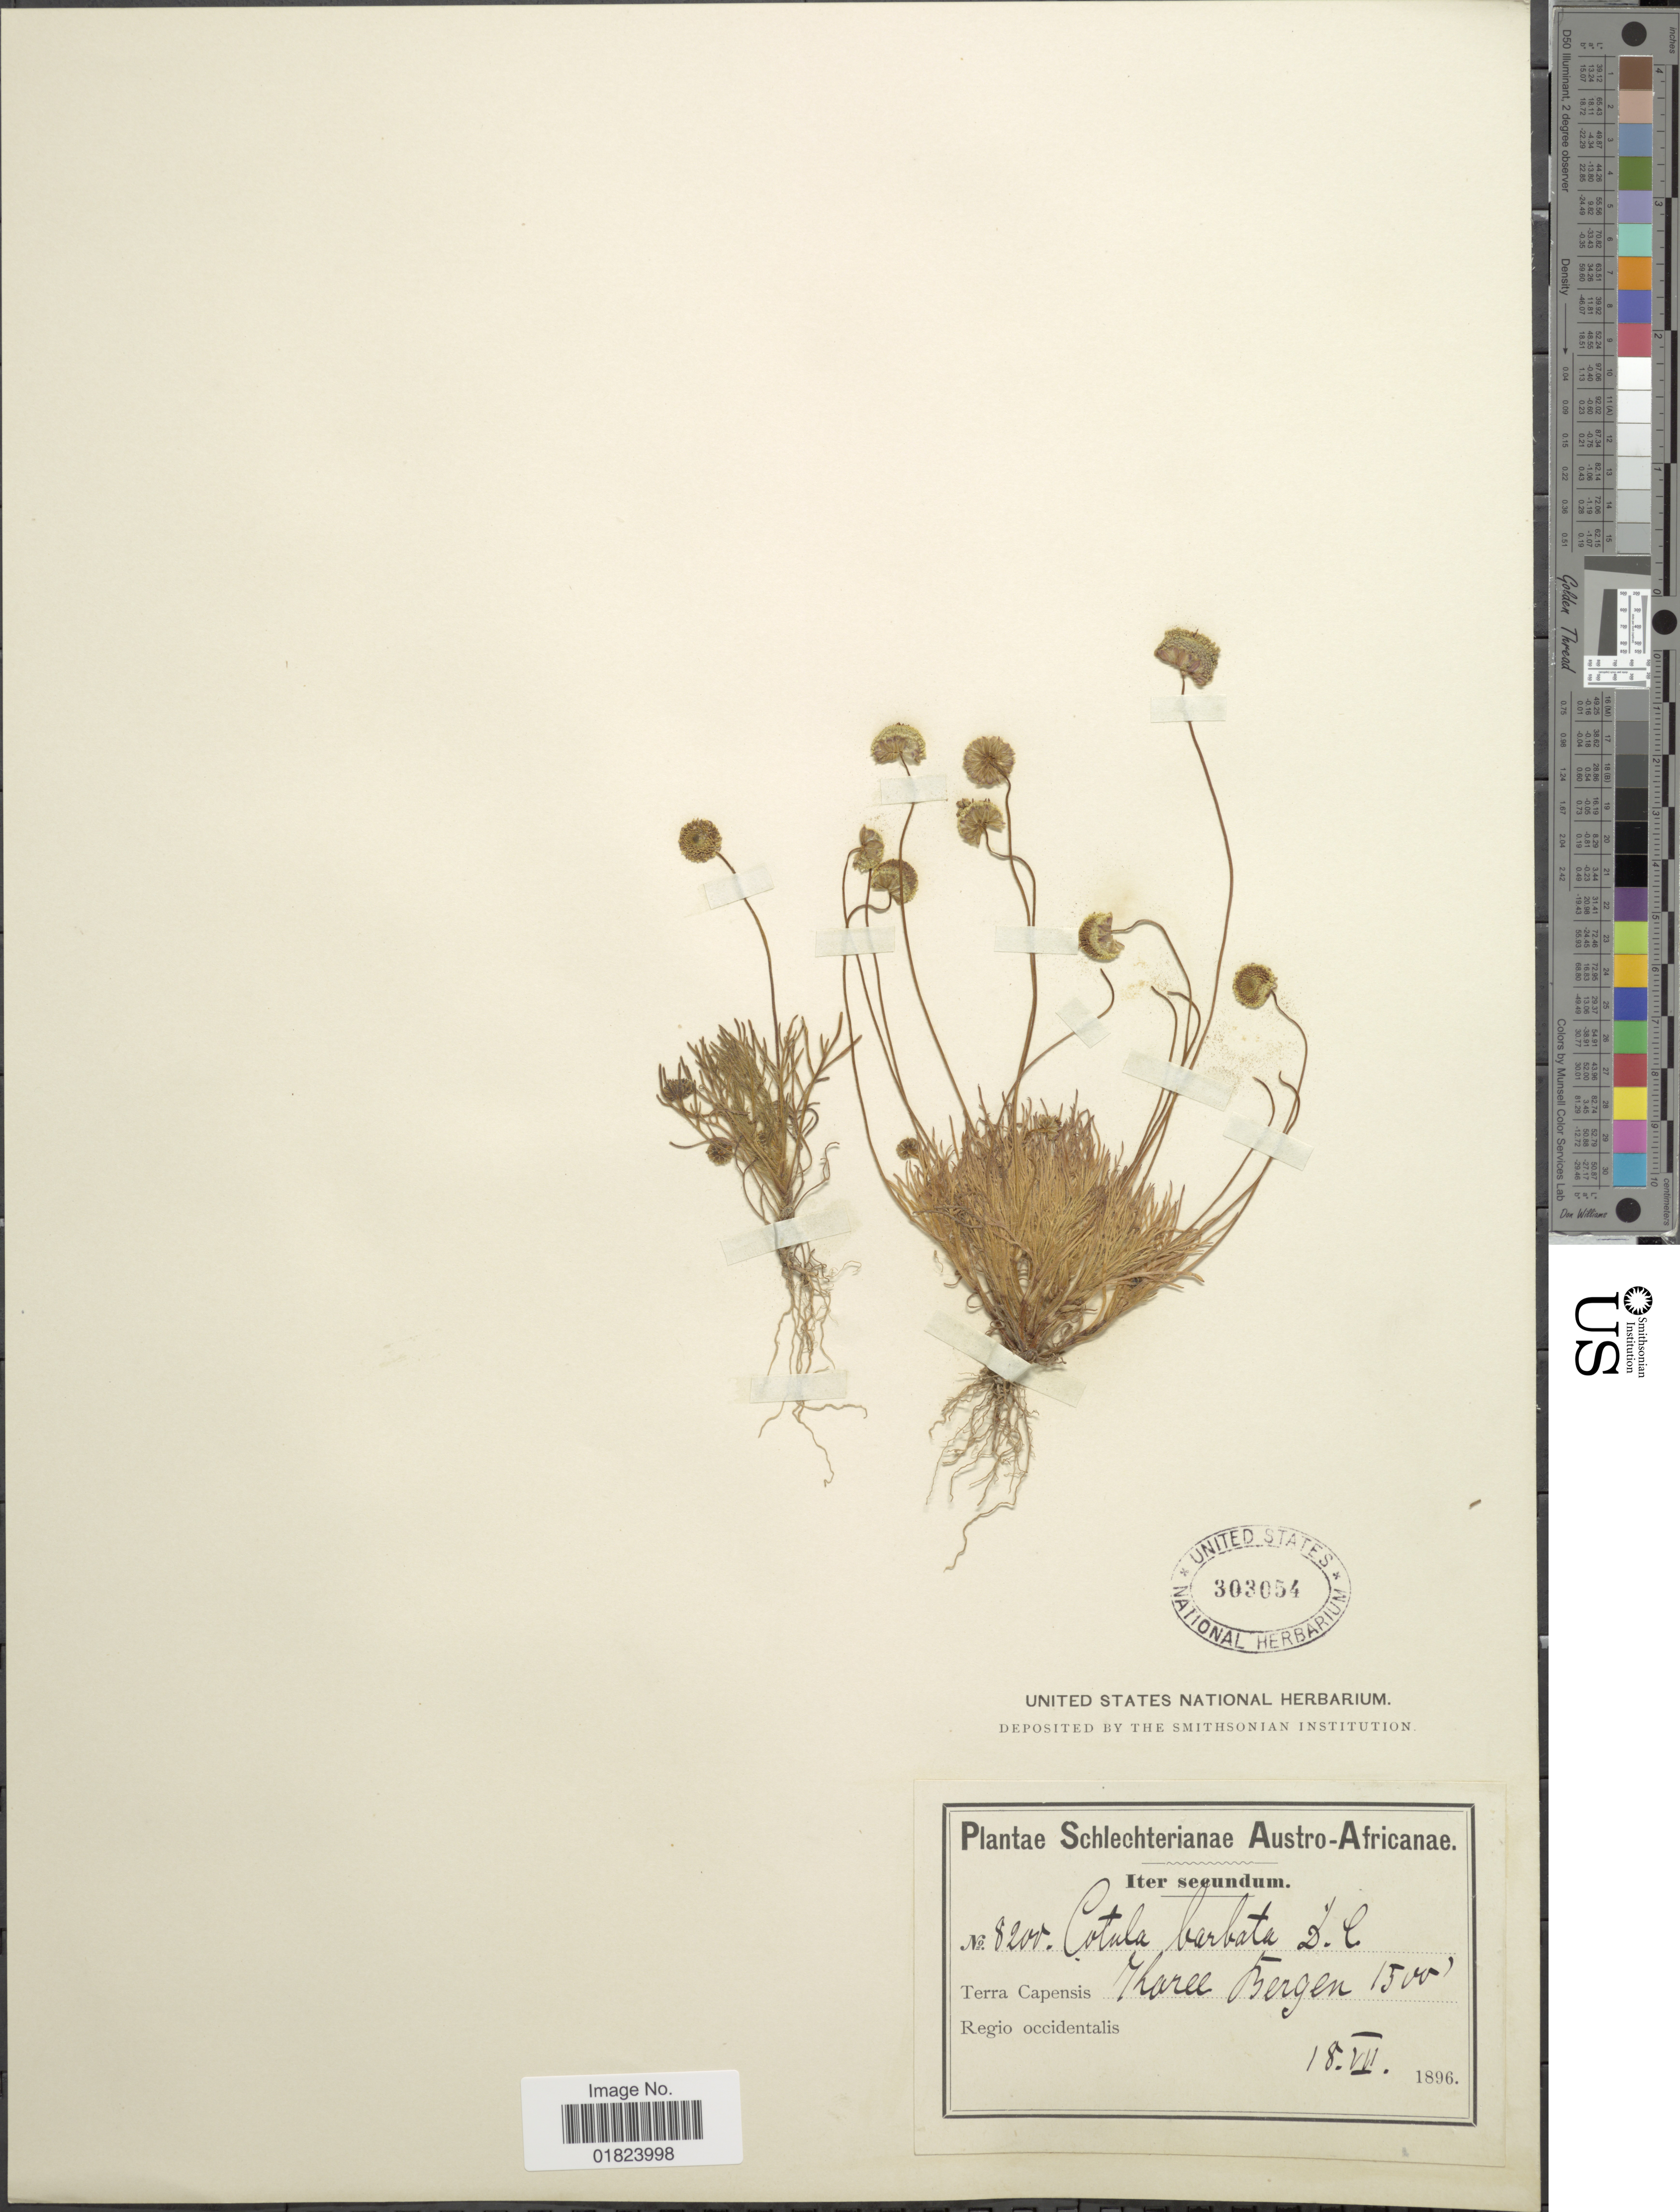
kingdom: Plantae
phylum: Tracheophyta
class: Magnoliopsida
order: Asterales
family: Asteraceae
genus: Cotula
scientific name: Cotula barbata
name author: DC.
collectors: Schlechter, --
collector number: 8200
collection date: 1896-07-18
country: South Africa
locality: Austro-Africanae, Iter secundum, Terra Capensis, Regio occidentalis, Bergen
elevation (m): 457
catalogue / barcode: US 303054